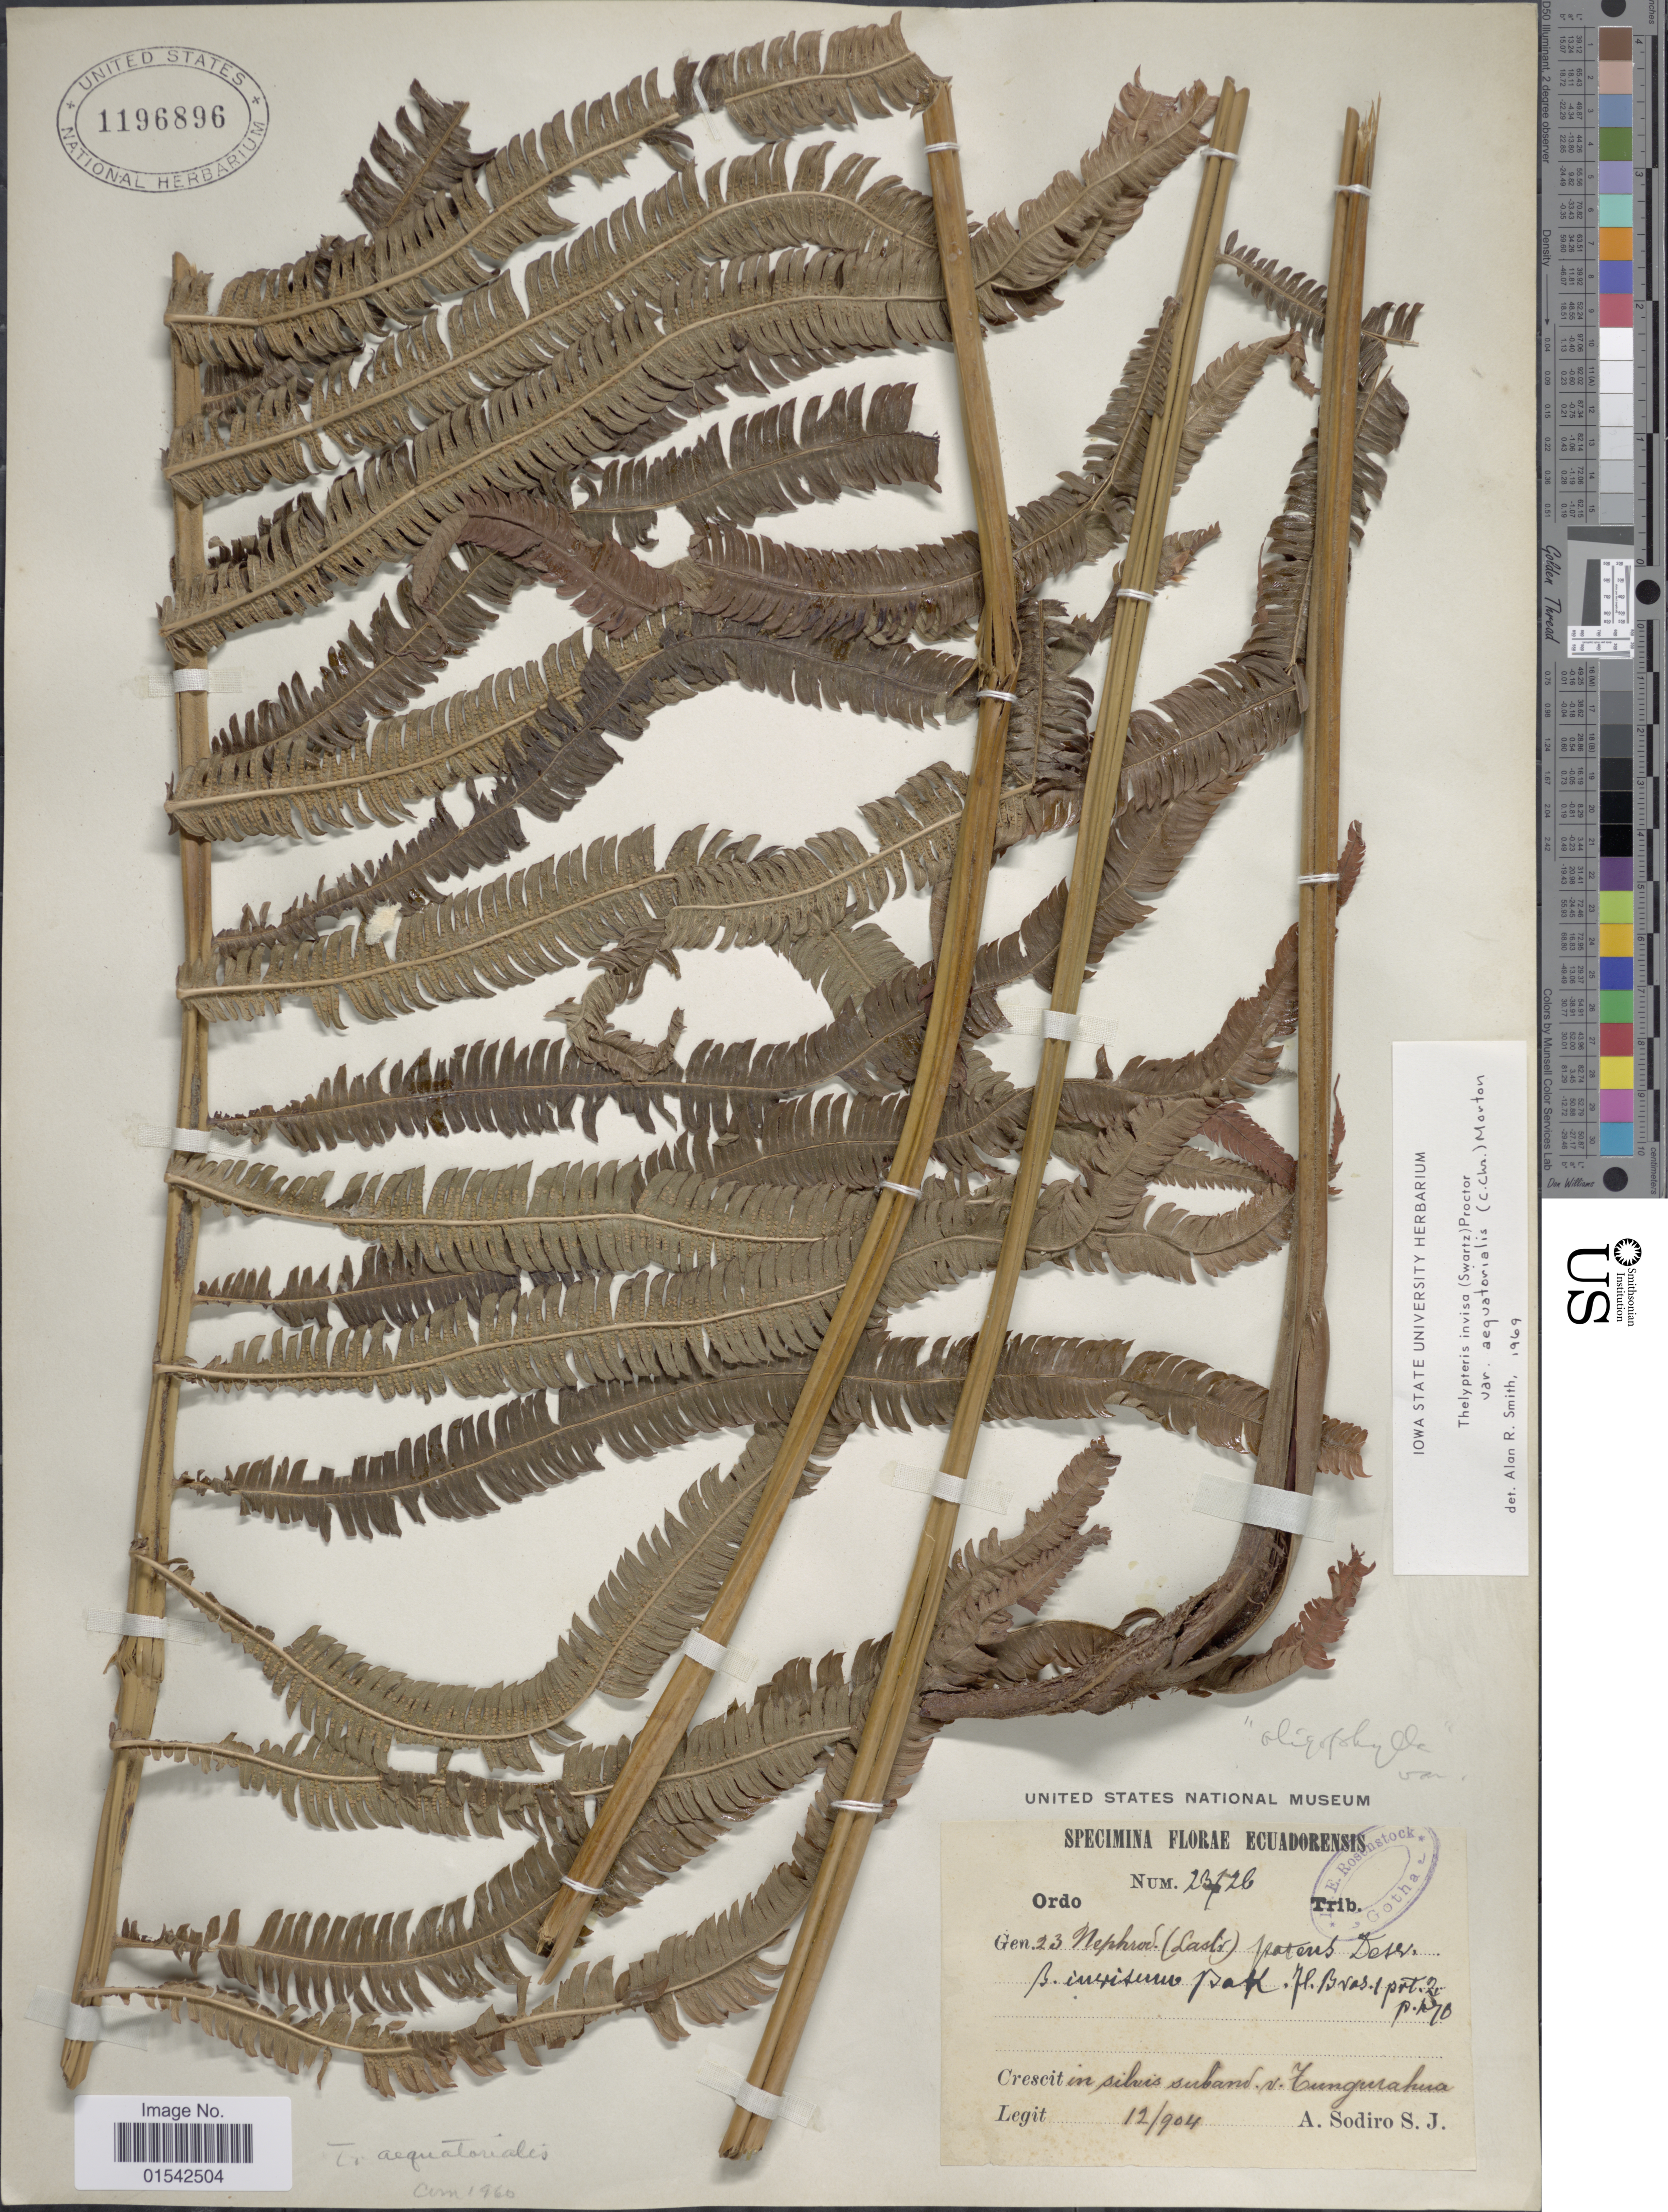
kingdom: Plantae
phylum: Tracheophyta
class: Polypodiopsida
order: Polypodiales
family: Thelypteridaceae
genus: Cyclosorus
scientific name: Cyclosorus grandis (A.R. Sm.) comb. nov., ined 2015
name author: (A.R. Sm.)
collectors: A. Sodiro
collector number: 2372b*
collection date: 1904-12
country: Ecuador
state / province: Tungurahua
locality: In silvis suband. v. Tungurahua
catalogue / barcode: US 1196896